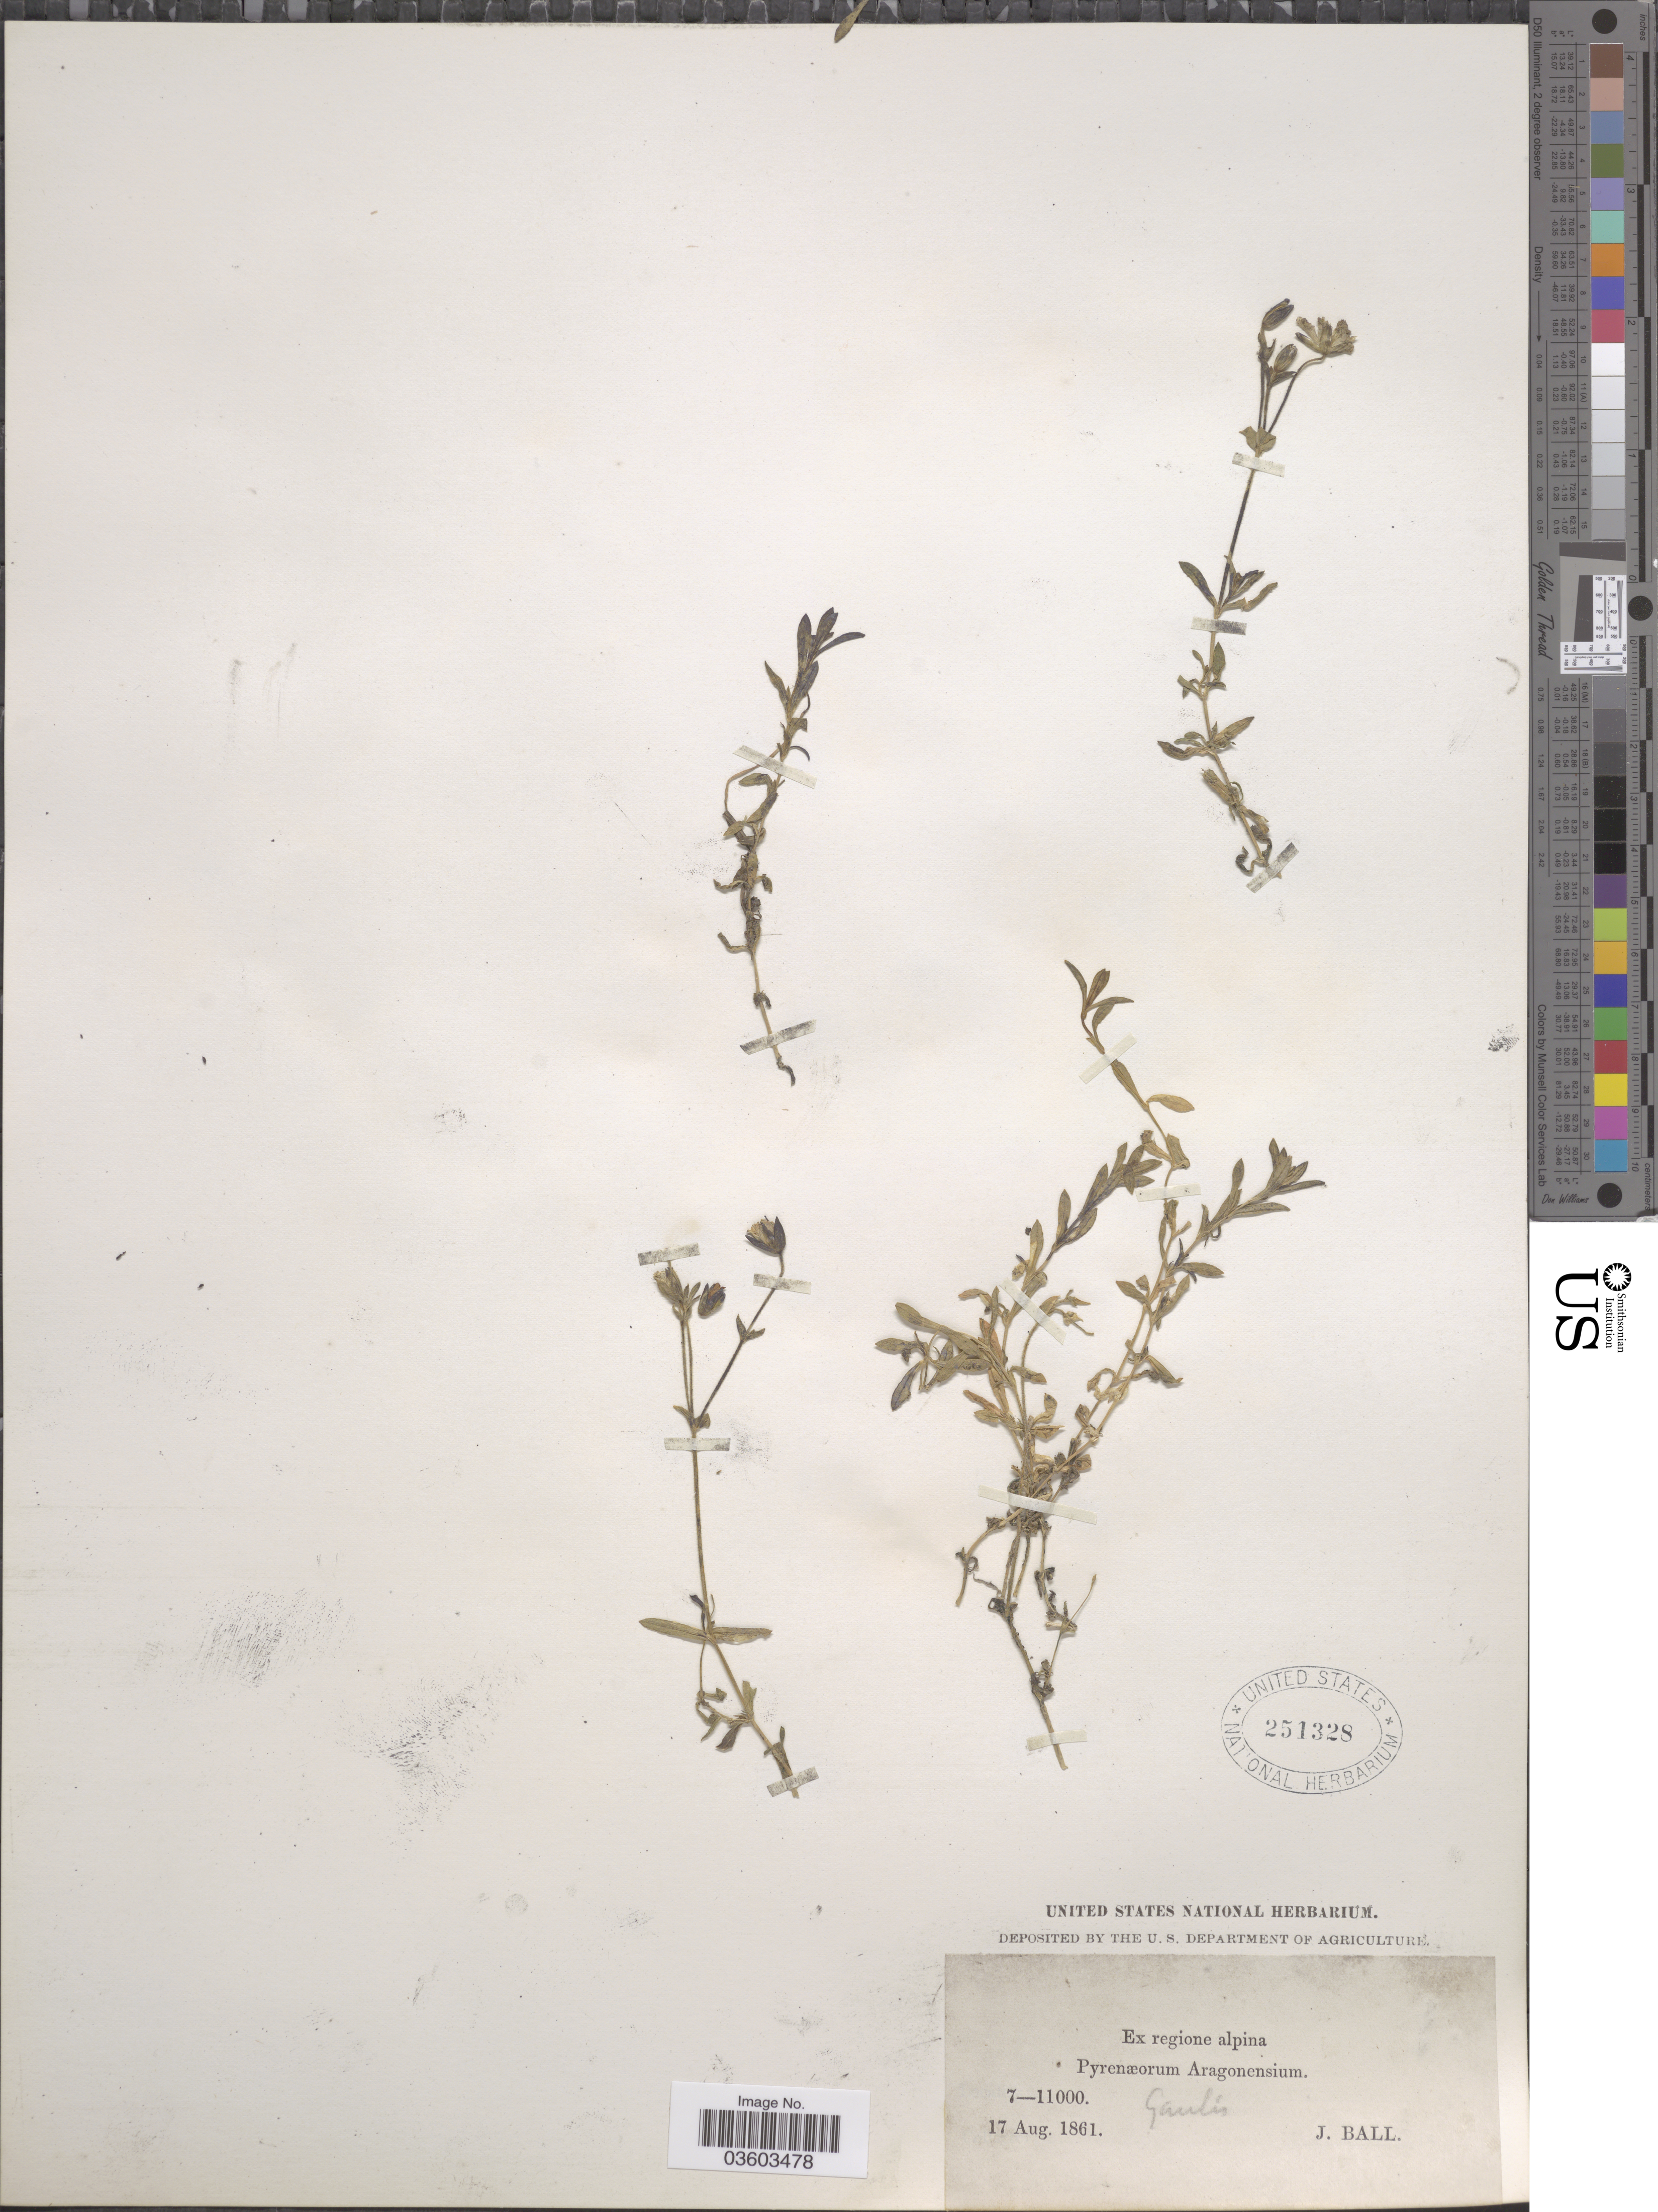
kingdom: Plantae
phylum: Tracheophyta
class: Magnoliopsida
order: Caryophyllales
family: Caryophyllaceae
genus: Cerastium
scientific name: Cerastium sp.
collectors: J. Ball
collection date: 1861-08-17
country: Spain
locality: Ex regione alpina Pyrenæorum Aragonensium.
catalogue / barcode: US 251328